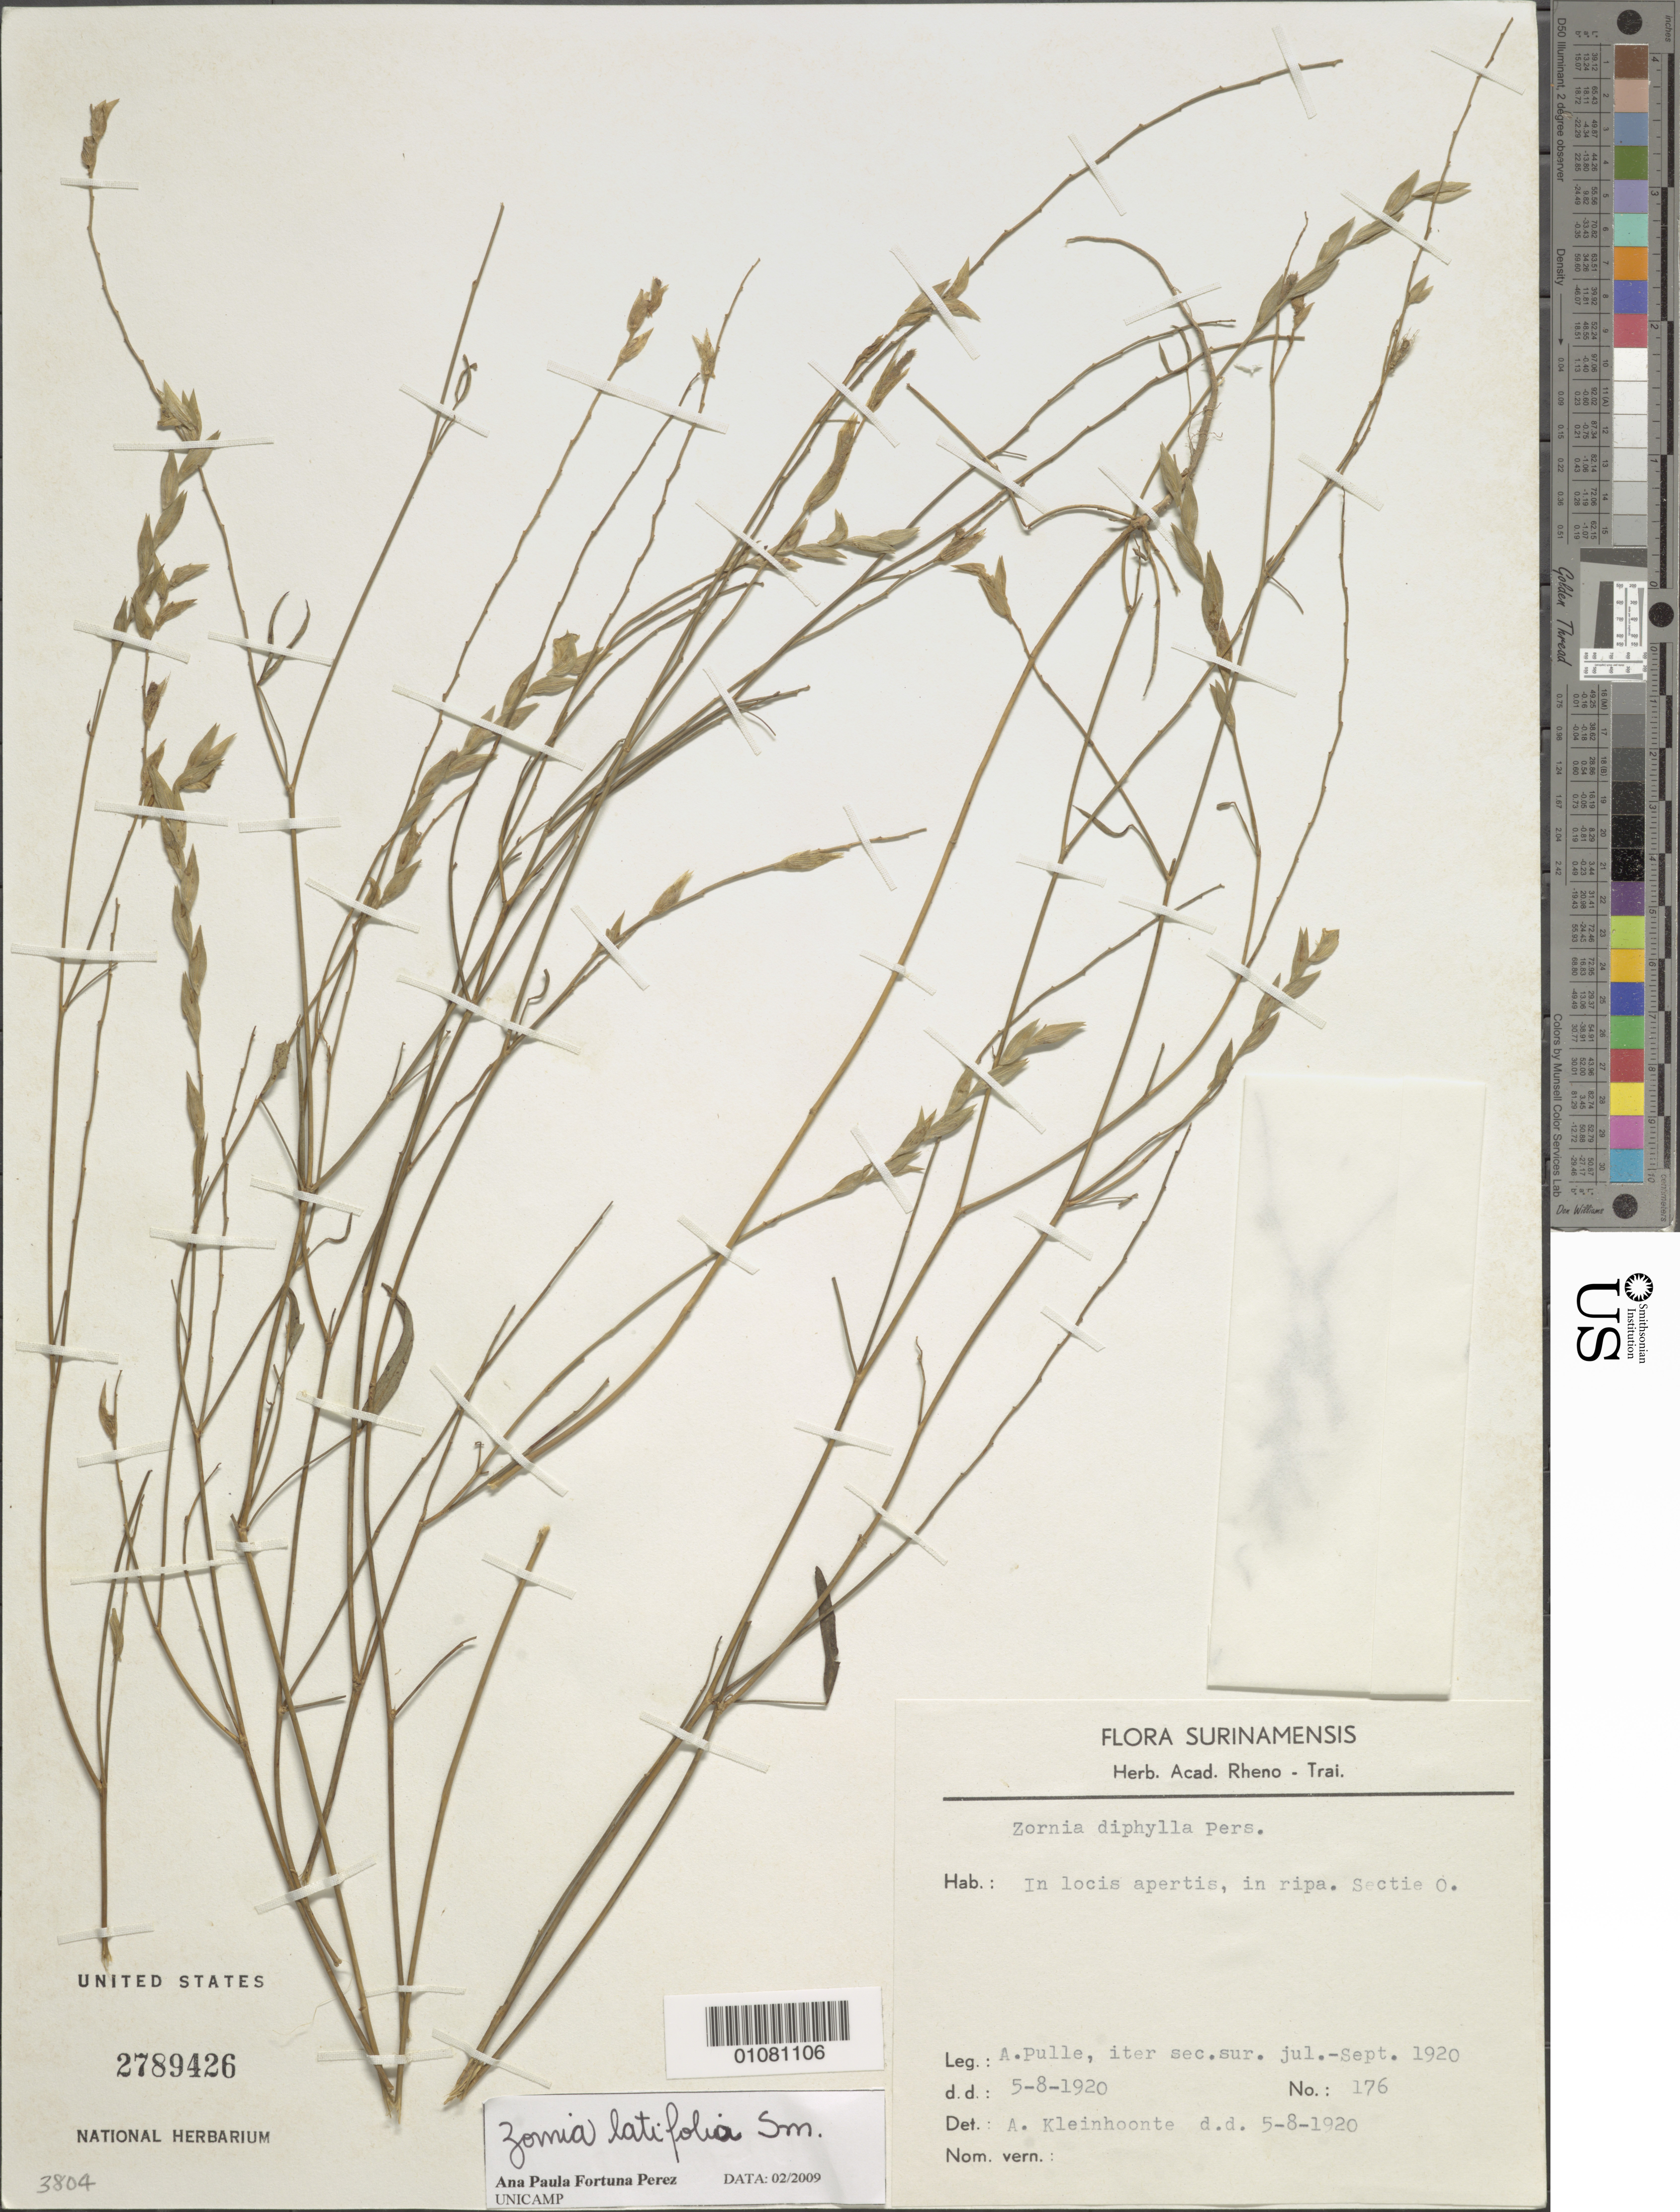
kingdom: Plantae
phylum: Tracheophyta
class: Magnoliopsida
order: Fabales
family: Fabaceae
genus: Zornia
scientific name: Zornia latifolia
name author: Sm.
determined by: Fortuna-Perez, Ana Paula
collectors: A. A. Pulle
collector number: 176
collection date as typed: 5-Aug-20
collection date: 1920-08-05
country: French Guiana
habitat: In locis apertis, in ripa.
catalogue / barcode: US 2789426